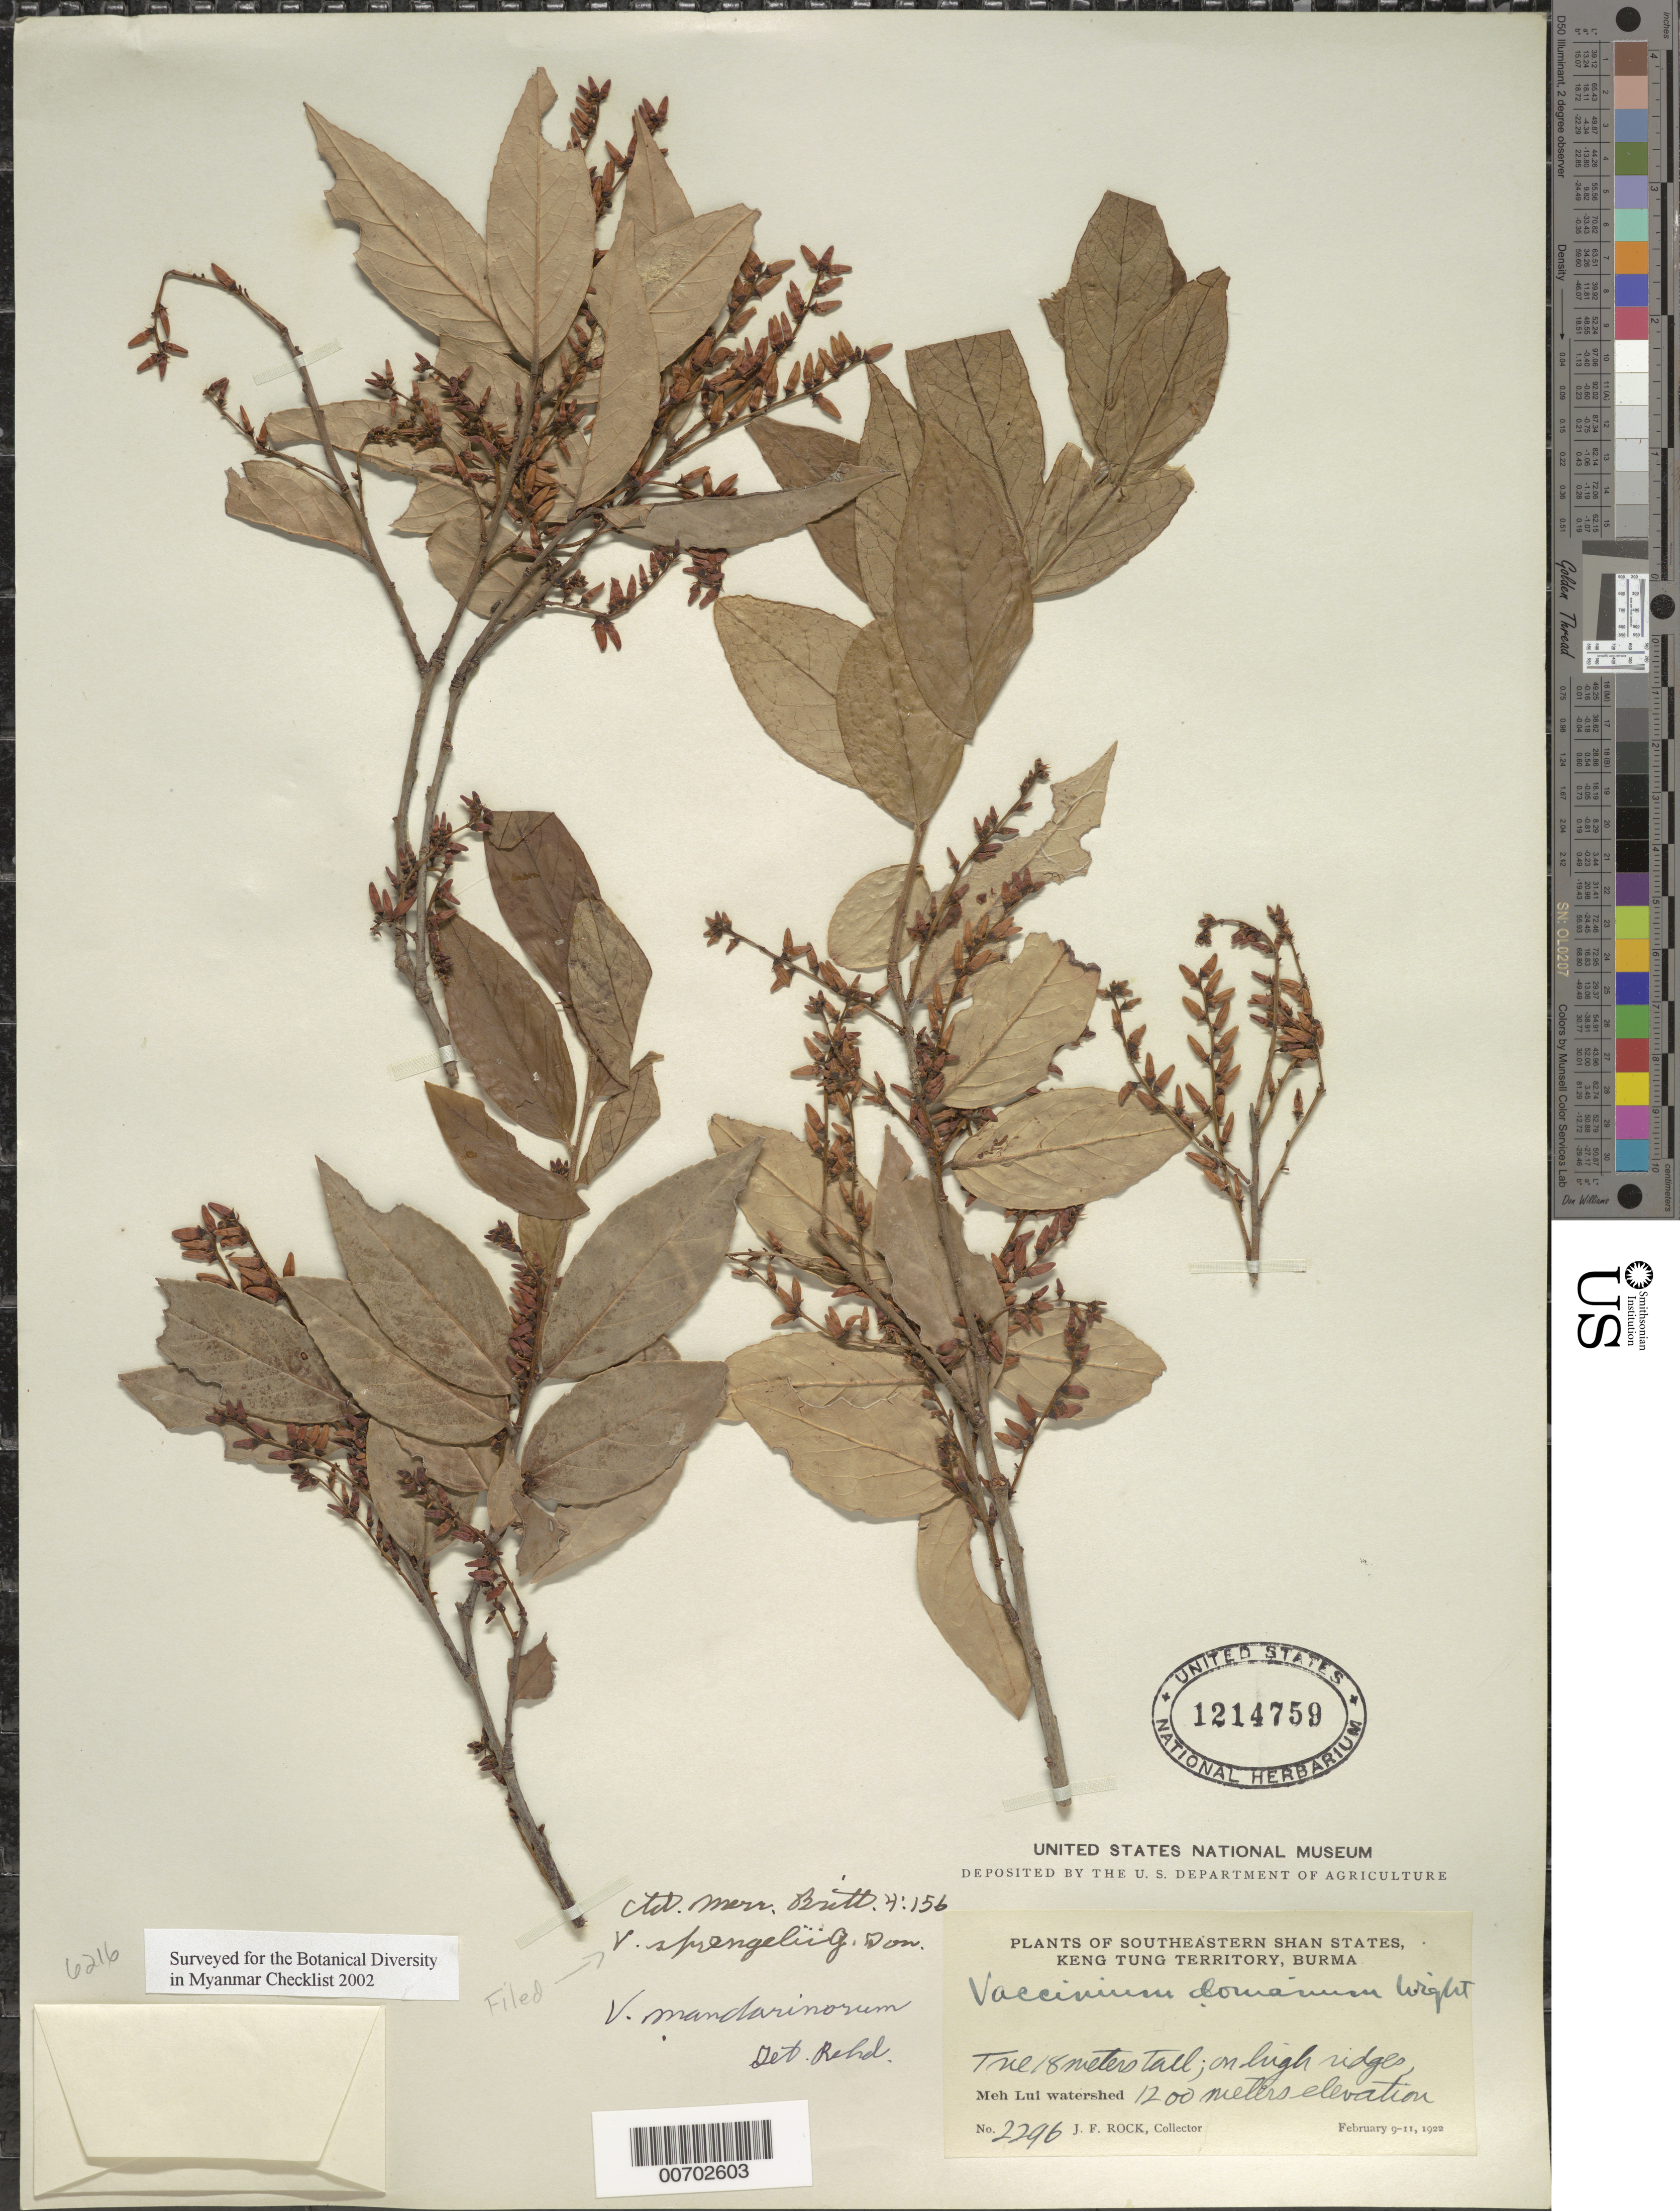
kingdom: Plantae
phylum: Tracheophyta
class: Magnoliopsida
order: Ericales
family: Ericaceae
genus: Vaccinium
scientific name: Vaccinium sprengelii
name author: (G. Don) Sleumer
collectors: J. F. Rock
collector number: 2296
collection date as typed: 09 Feb 1922 to 11 Feb 1922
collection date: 1922-02-09/1922-02-11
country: Myanmar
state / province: Shan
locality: Southeastern Shan States, Keng Tung Terr., Meh Lui, watershed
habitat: On high ridges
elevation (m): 1200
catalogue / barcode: US 1214759